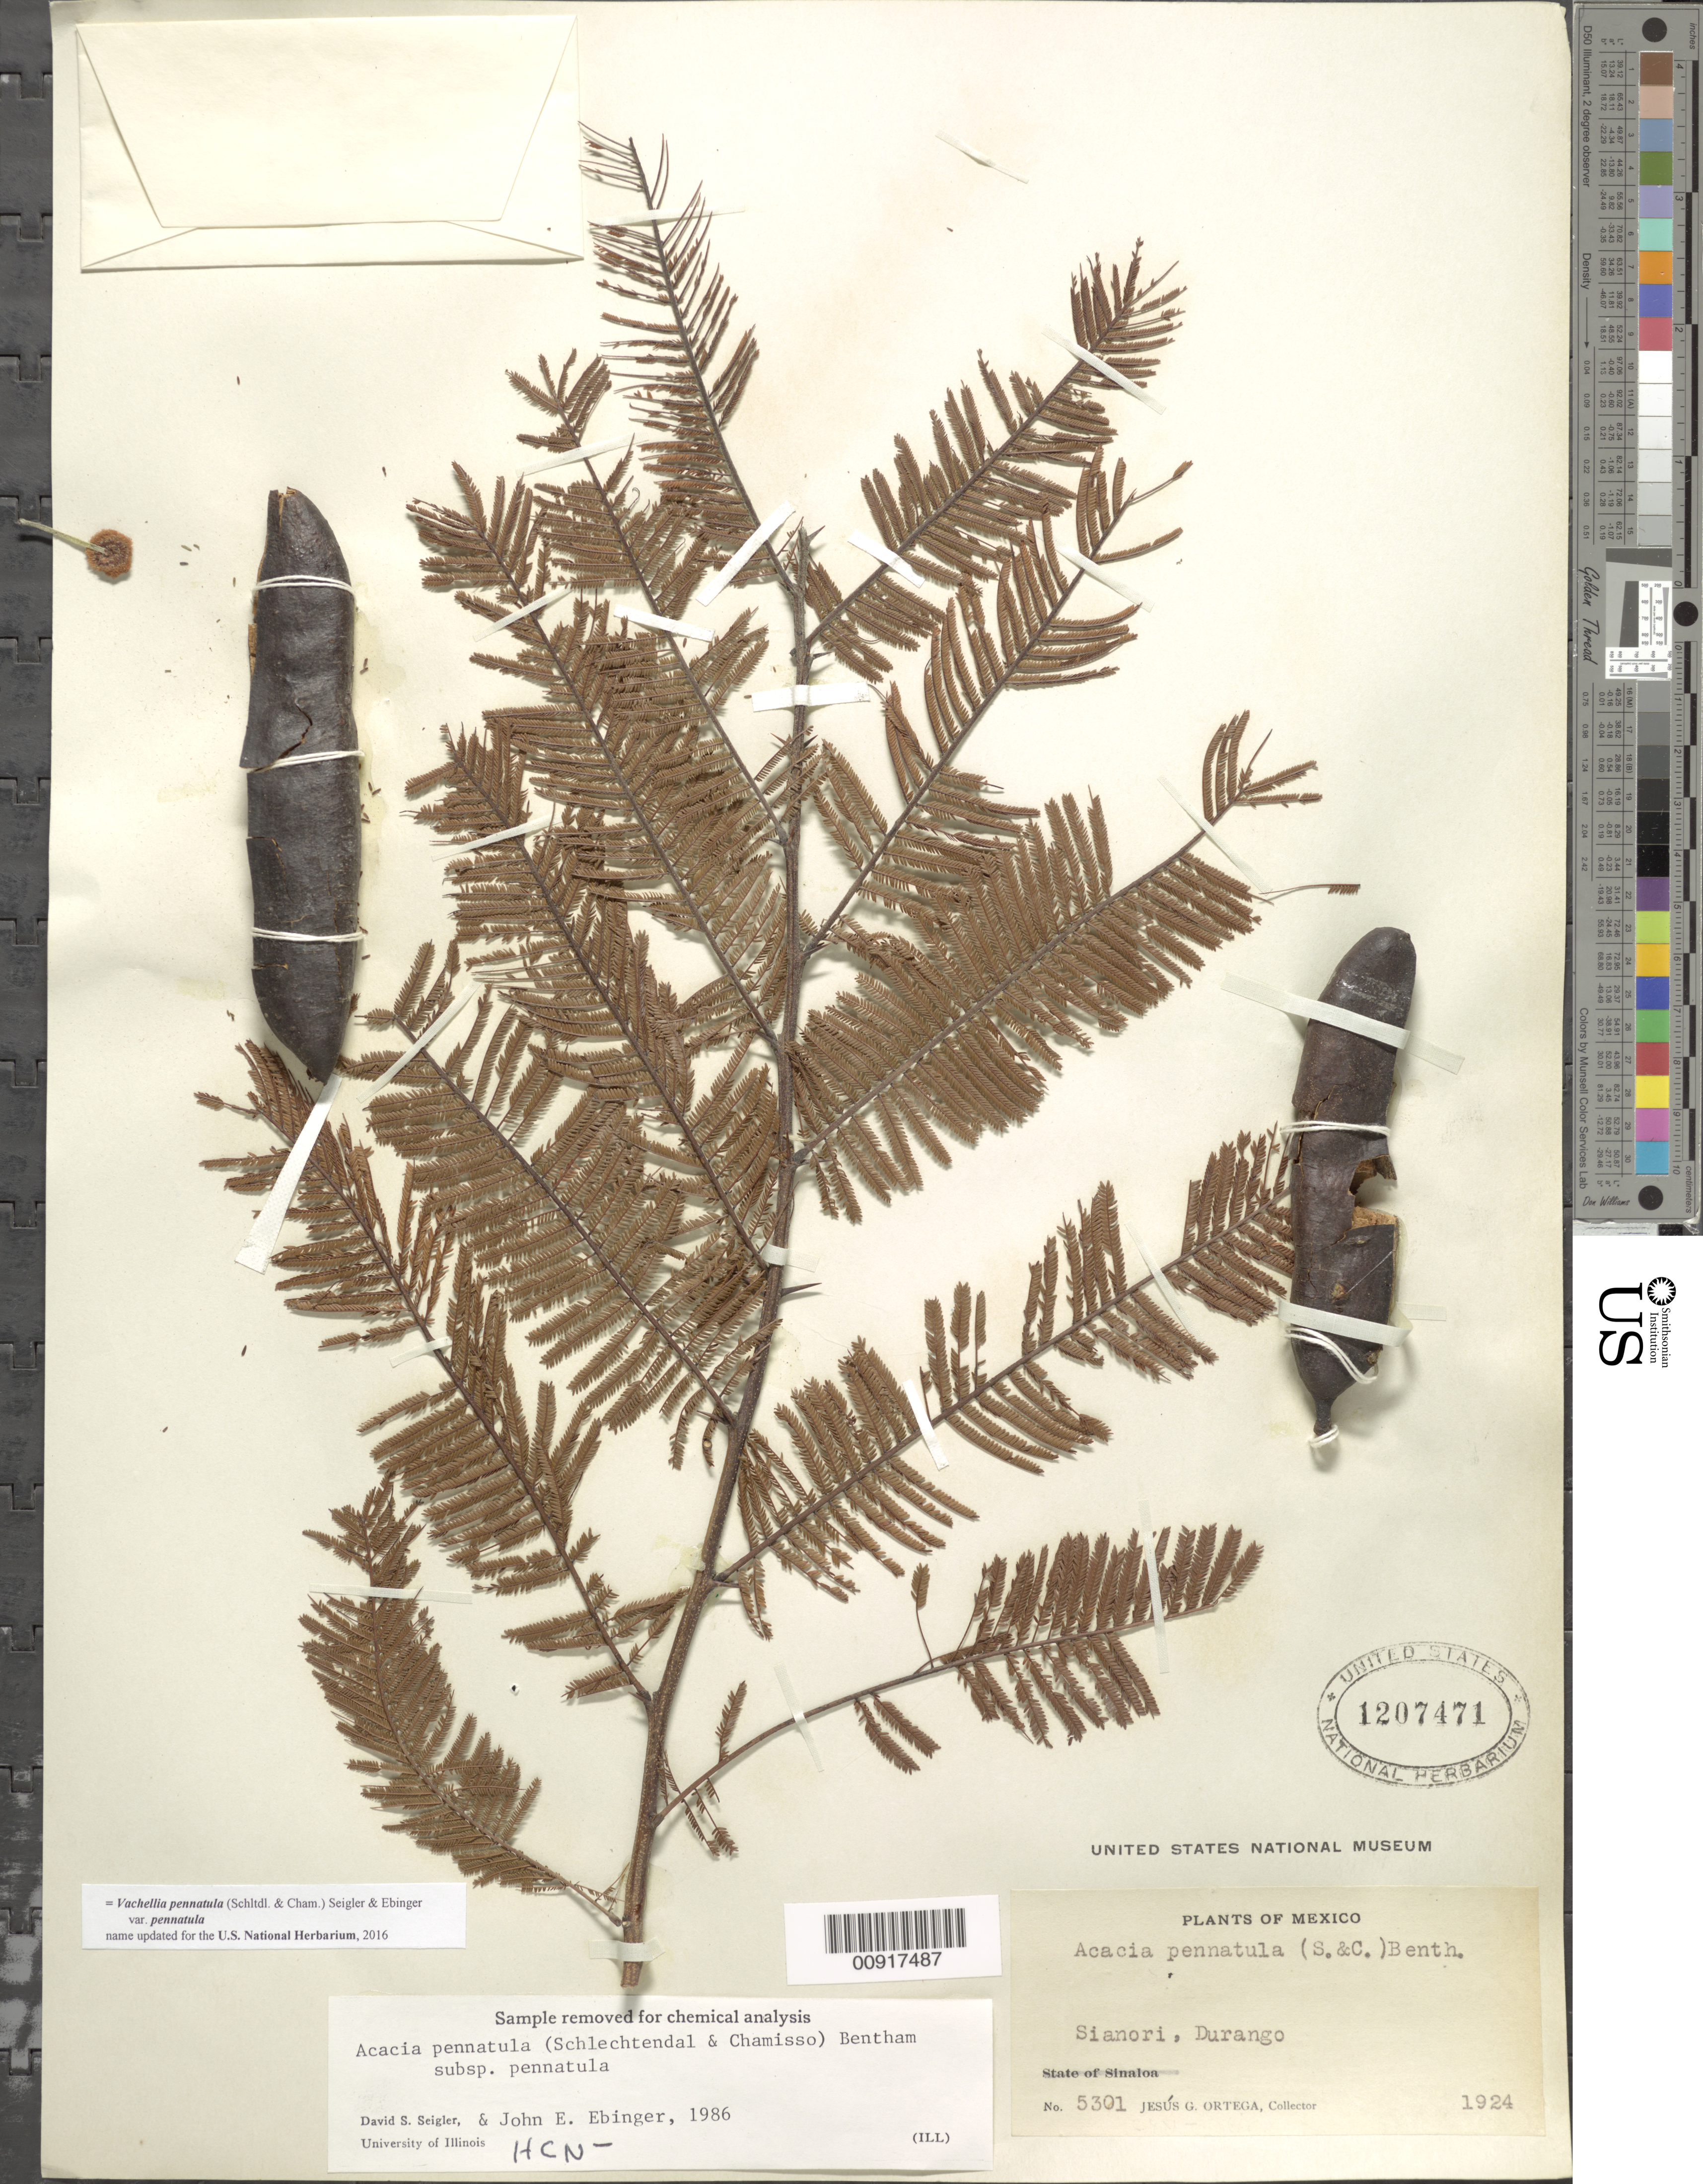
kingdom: Plantae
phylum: Tracheophyta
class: Magnoliopsida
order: Fabales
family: Fabaceae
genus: Vachellia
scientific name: Vachellia pennatula var. pennatula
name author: (Schltdl. & Cham.) Seigler & Ebinger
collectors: J. Ortega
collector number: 5301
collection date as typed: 1924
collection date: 1924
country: Mexico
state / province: Durango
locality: Sianori, Durango.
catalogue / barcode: US 1207471